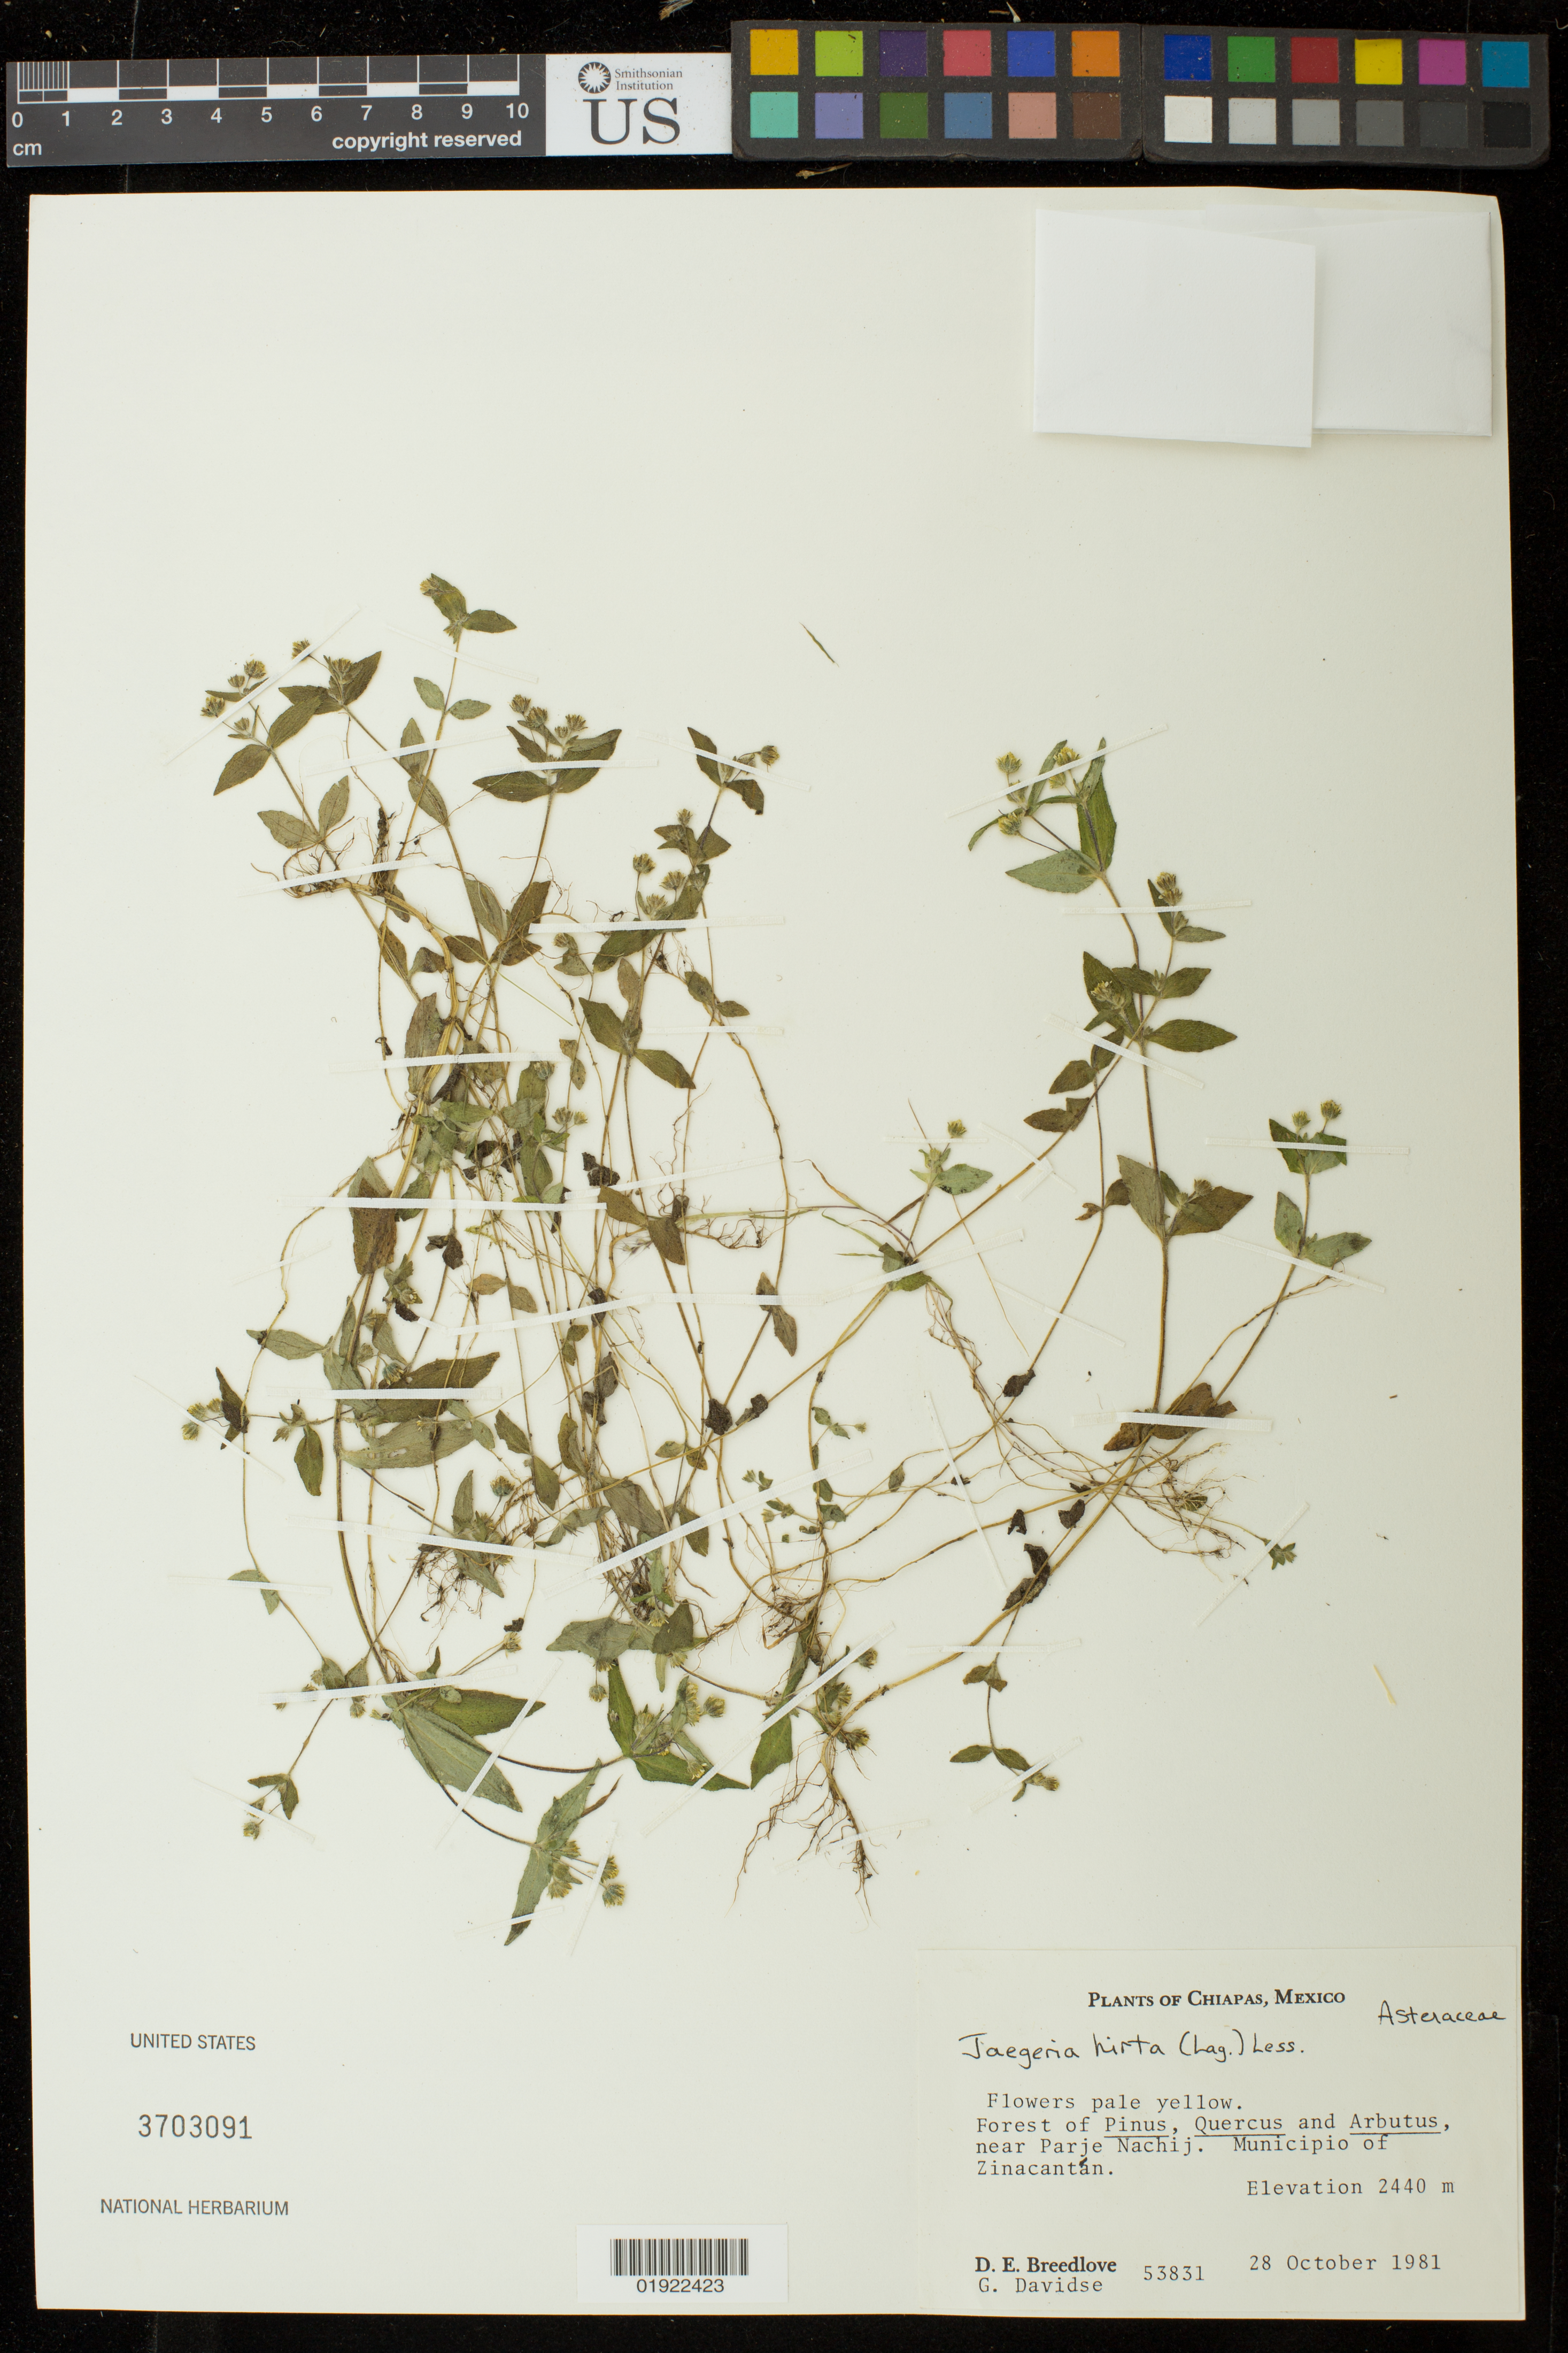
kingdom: Plantae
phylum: Tracheophyta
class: Magnoliopsida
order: Asterales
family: Asteraceae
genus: Jaegeria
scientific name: Jaegeria hirta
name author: (Lag.) Less.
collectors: D. E. Breedlove & G. Davidse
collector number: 53831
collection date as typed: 28 October 1981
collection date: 1981-10-28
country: Mexico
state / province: Chiapas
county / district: Zinacantan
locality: near Parje Nachij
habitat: forest of Pinus, Quercus and Arbutus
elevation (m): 2440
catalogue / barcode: US 3703091